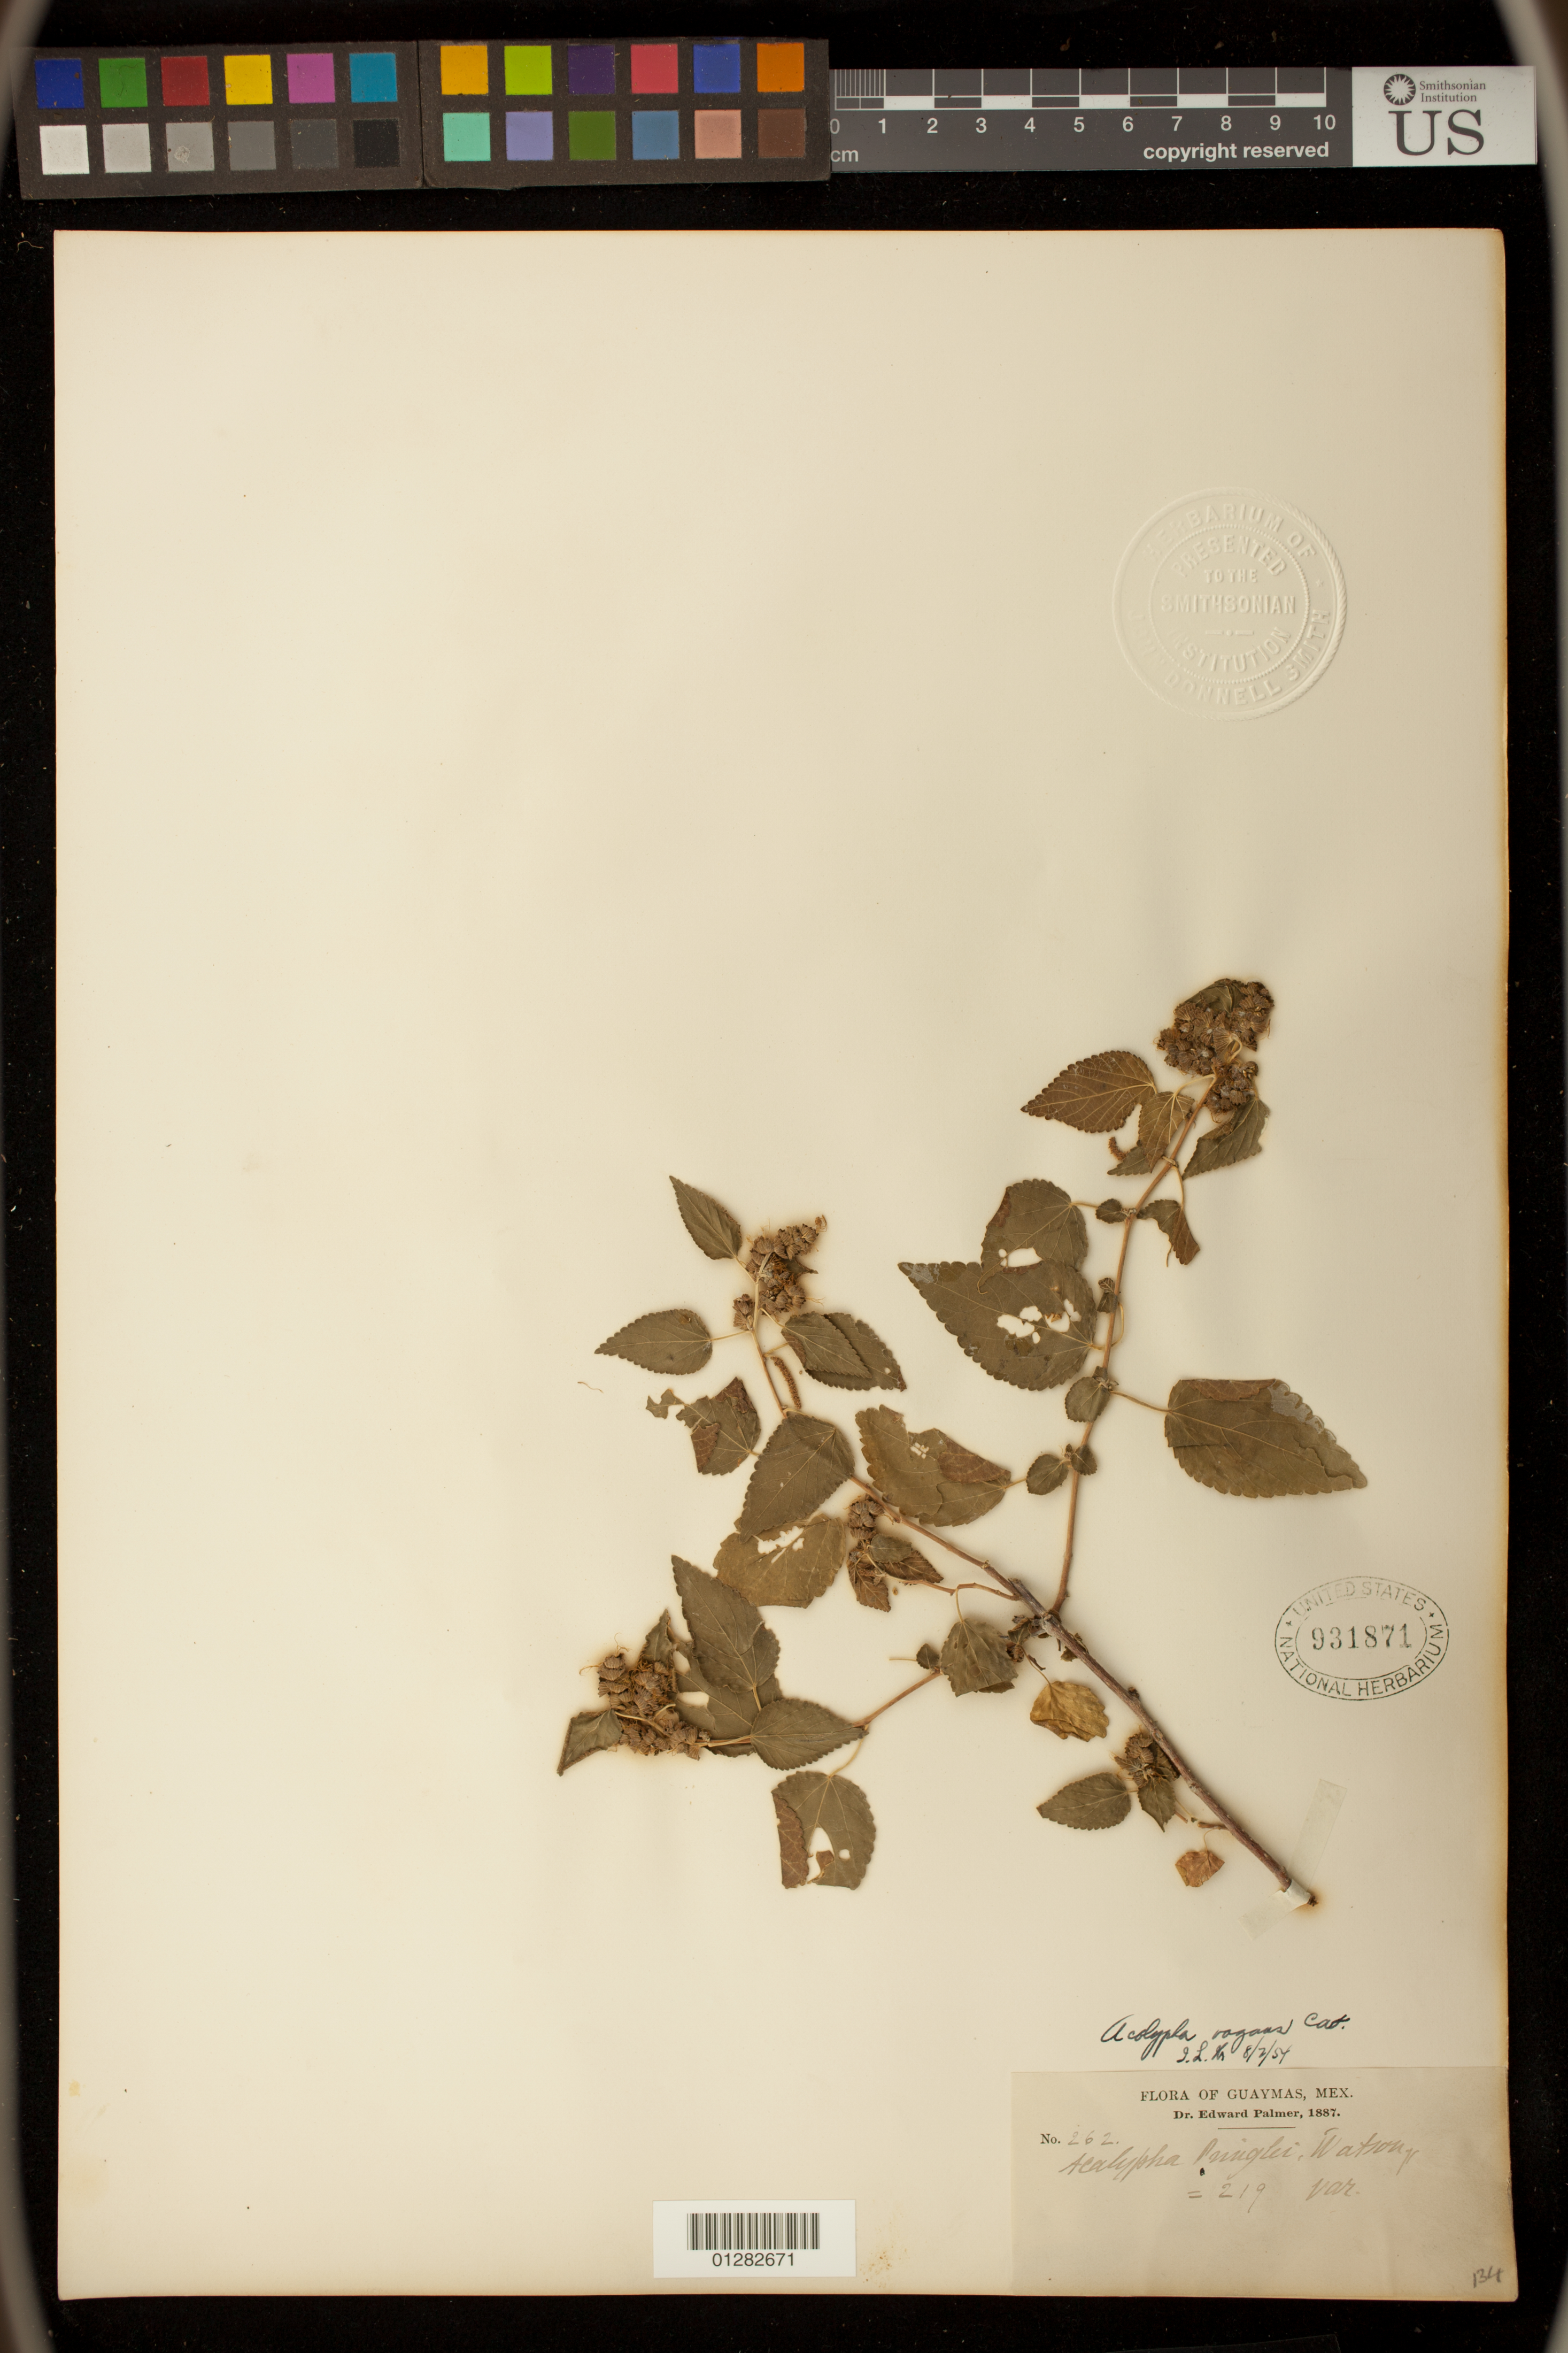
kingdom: Plantae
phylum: Tracheophyta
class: Magnoliopsida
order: Malpighiales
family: Euphorbiaceae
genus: Acalypha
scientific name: Acalypha vagans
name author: Cav.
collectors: E. Palmer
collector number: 262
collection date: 1887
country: Mexico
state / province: Sonora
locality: Guaymas.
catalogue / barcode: US 931871